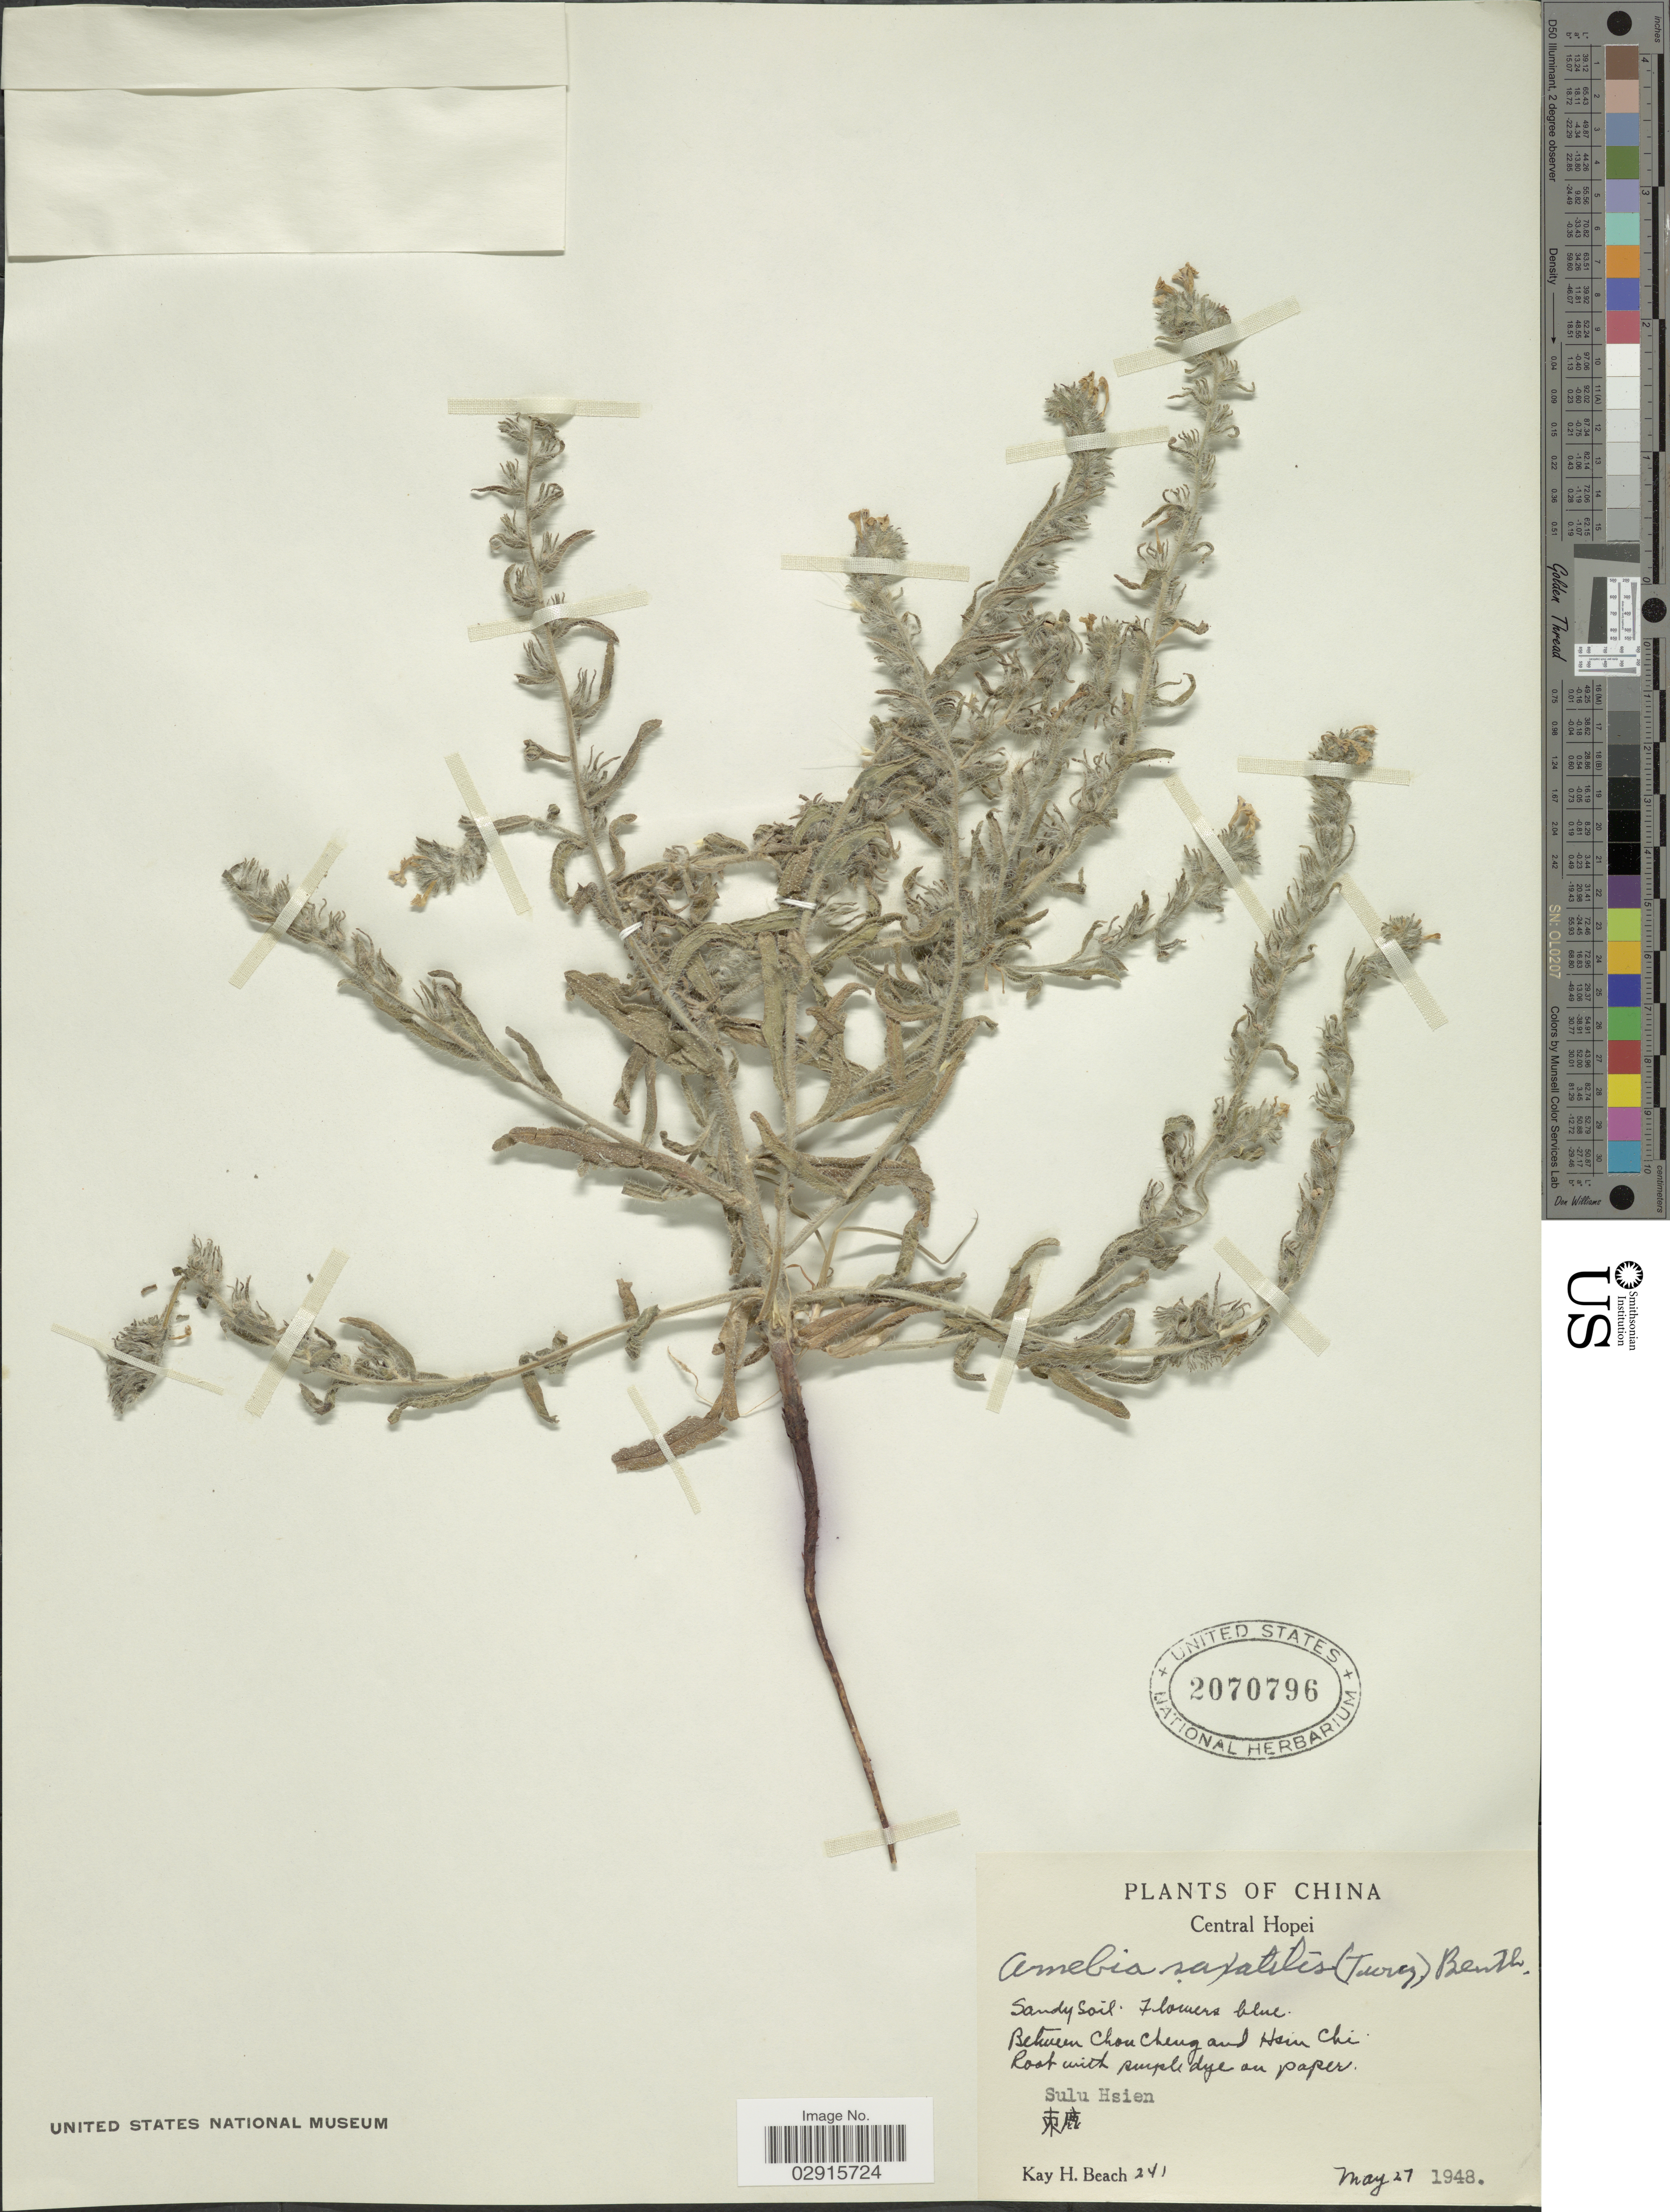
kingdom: Plantae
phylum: Tracheophyta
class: Magnoliopsida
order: Boraginales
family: Boraginaceae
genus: Arnebia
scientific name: Arnebia saxatile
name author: (Pall.) Benth. & Hook. f.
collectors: K. H. Beach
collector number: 241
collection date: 1948-05-27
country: China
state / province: Hebei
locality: Central Hopei. Between Chou Cheng and Hsin Chi. Sulu Hsien.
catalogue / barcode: US 2070796